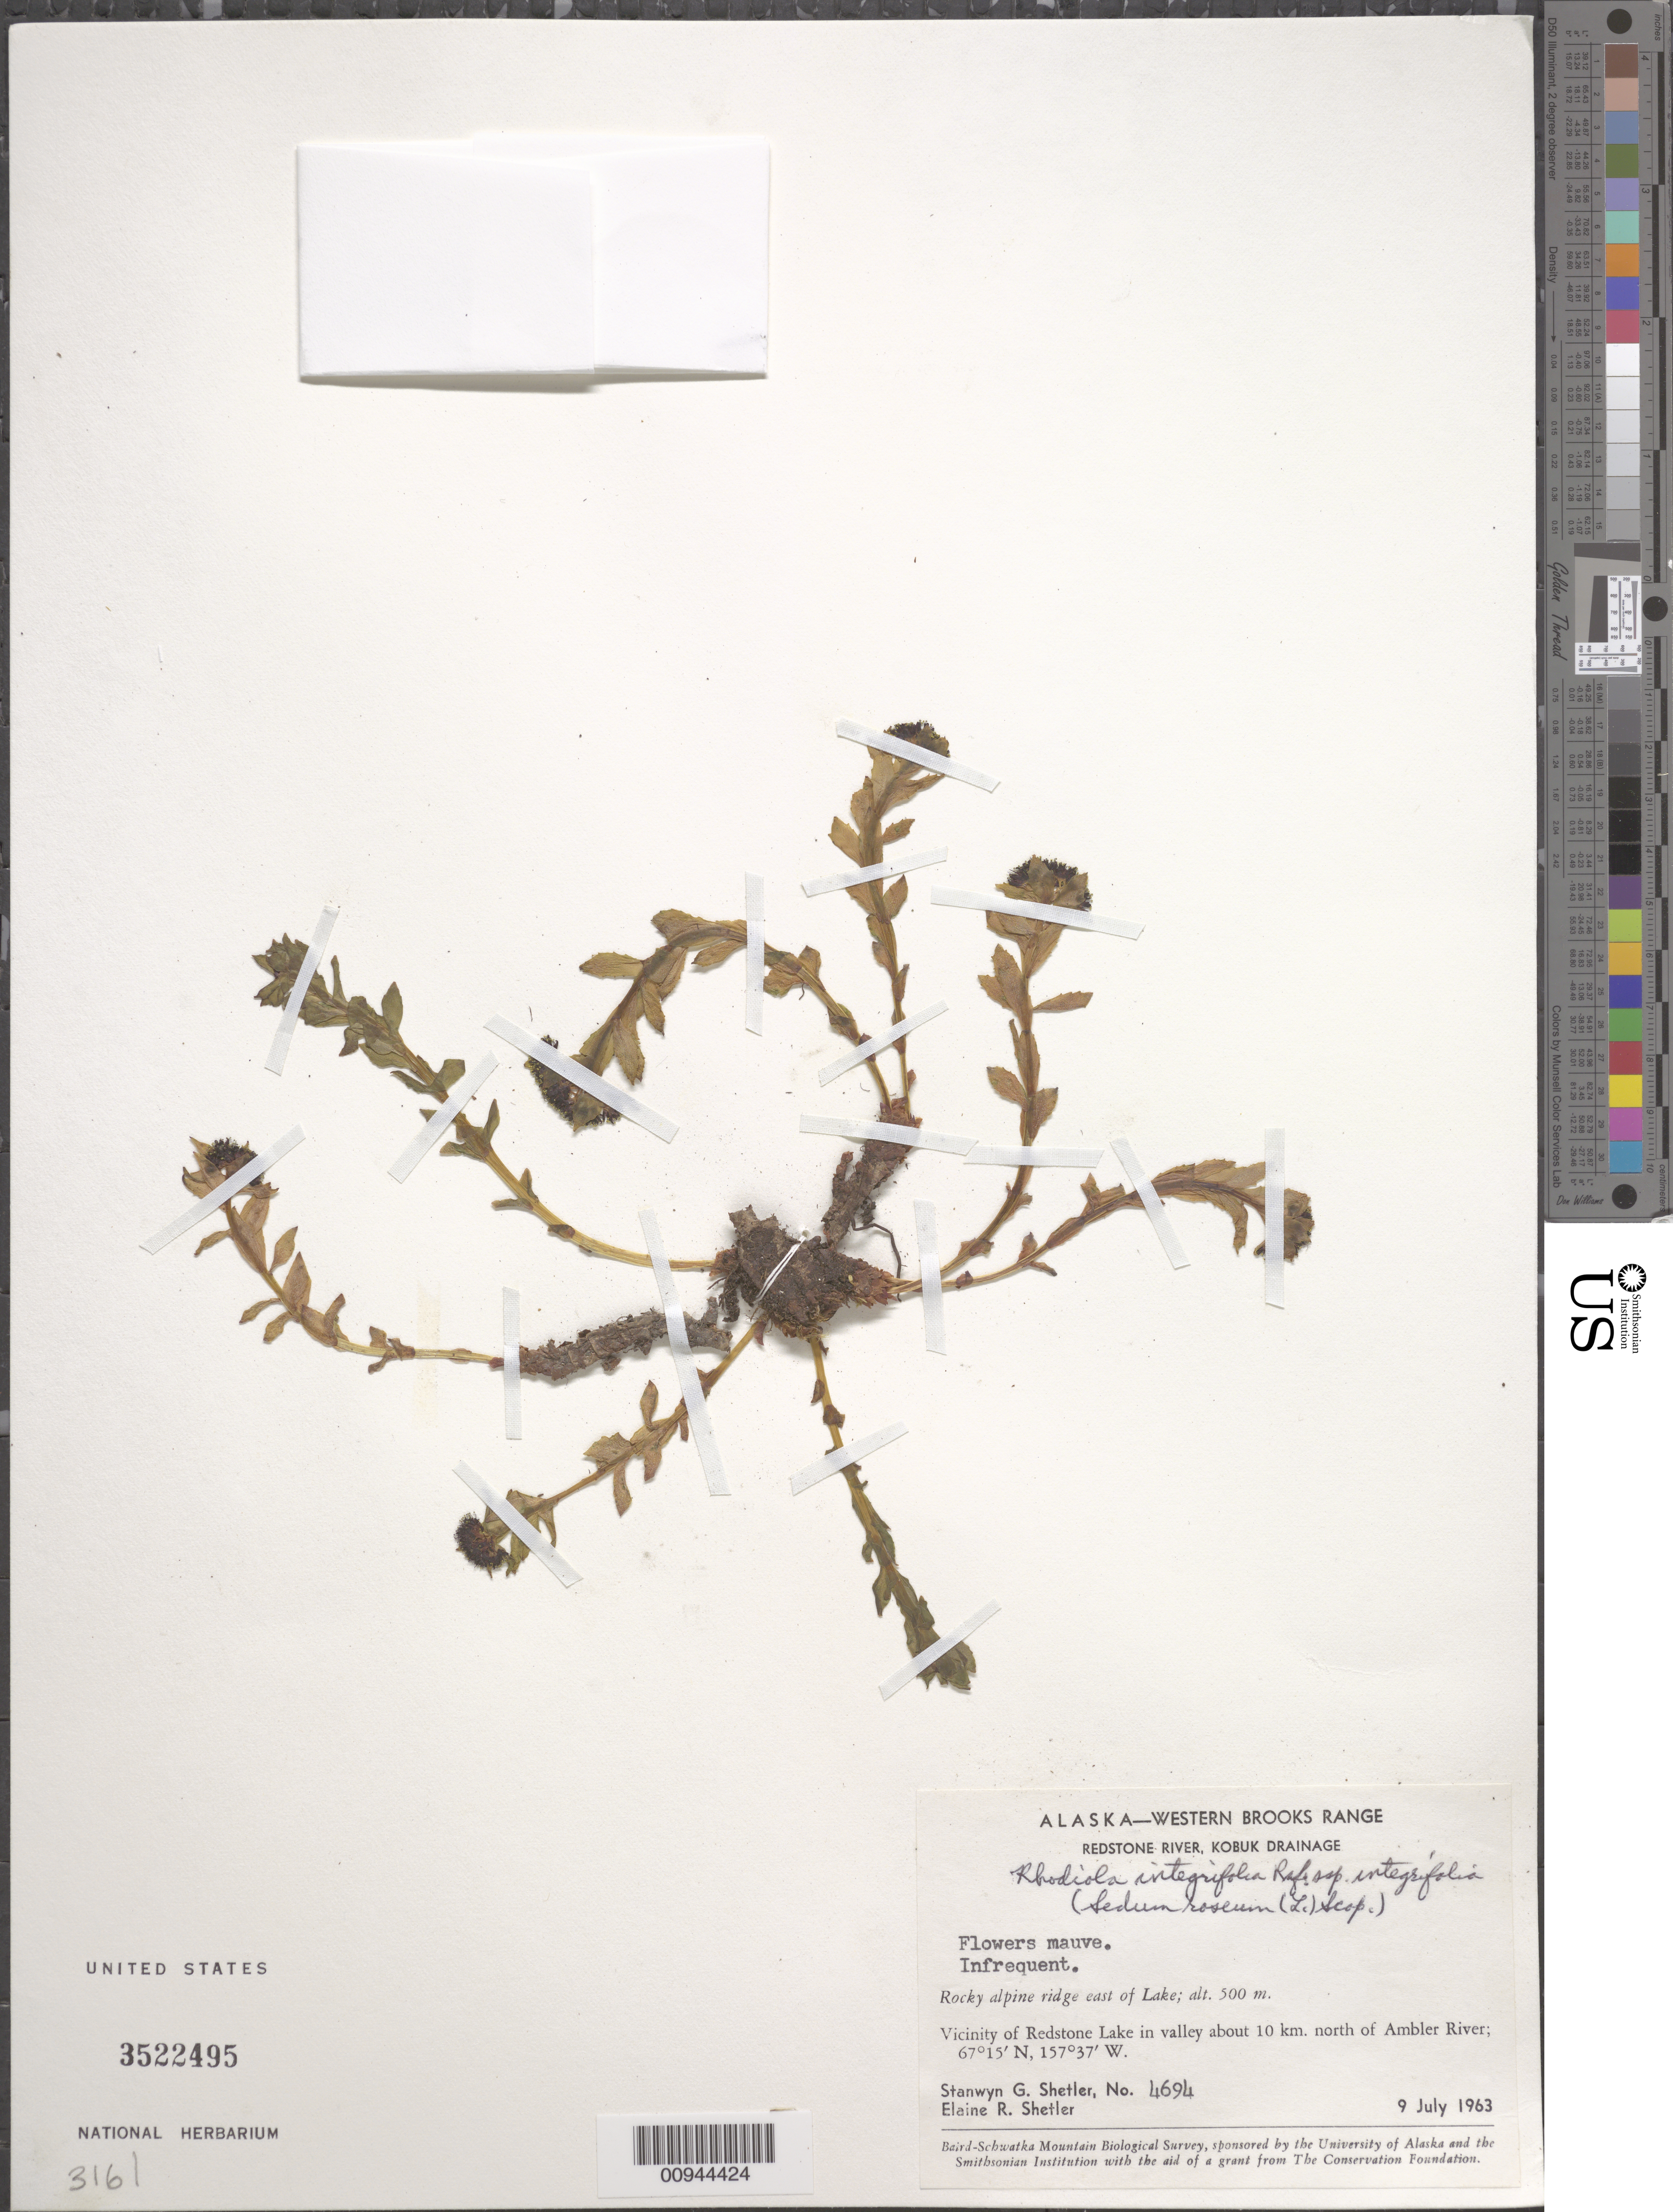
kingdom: Plantae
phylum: Tracheophyta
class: Magnoliopsida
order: Saxifragales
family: Crassulaceae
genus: Rhodiola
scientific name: Rhodiola integrifolia subsp. integrifolia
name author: Raf.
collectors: S. Shetler & E. R. Shetler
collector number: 4694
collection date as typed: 09 Jul 1963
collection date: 1963-07-09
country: United States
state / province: Alaska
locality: Vicinity of Redstone Lake in valley about 10 km. north of Ambler River. Western Brooks Range, Redstone River, Kobuk Drainage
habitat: Rocky alpine ridge east of Lake.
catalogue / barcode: US 3522495